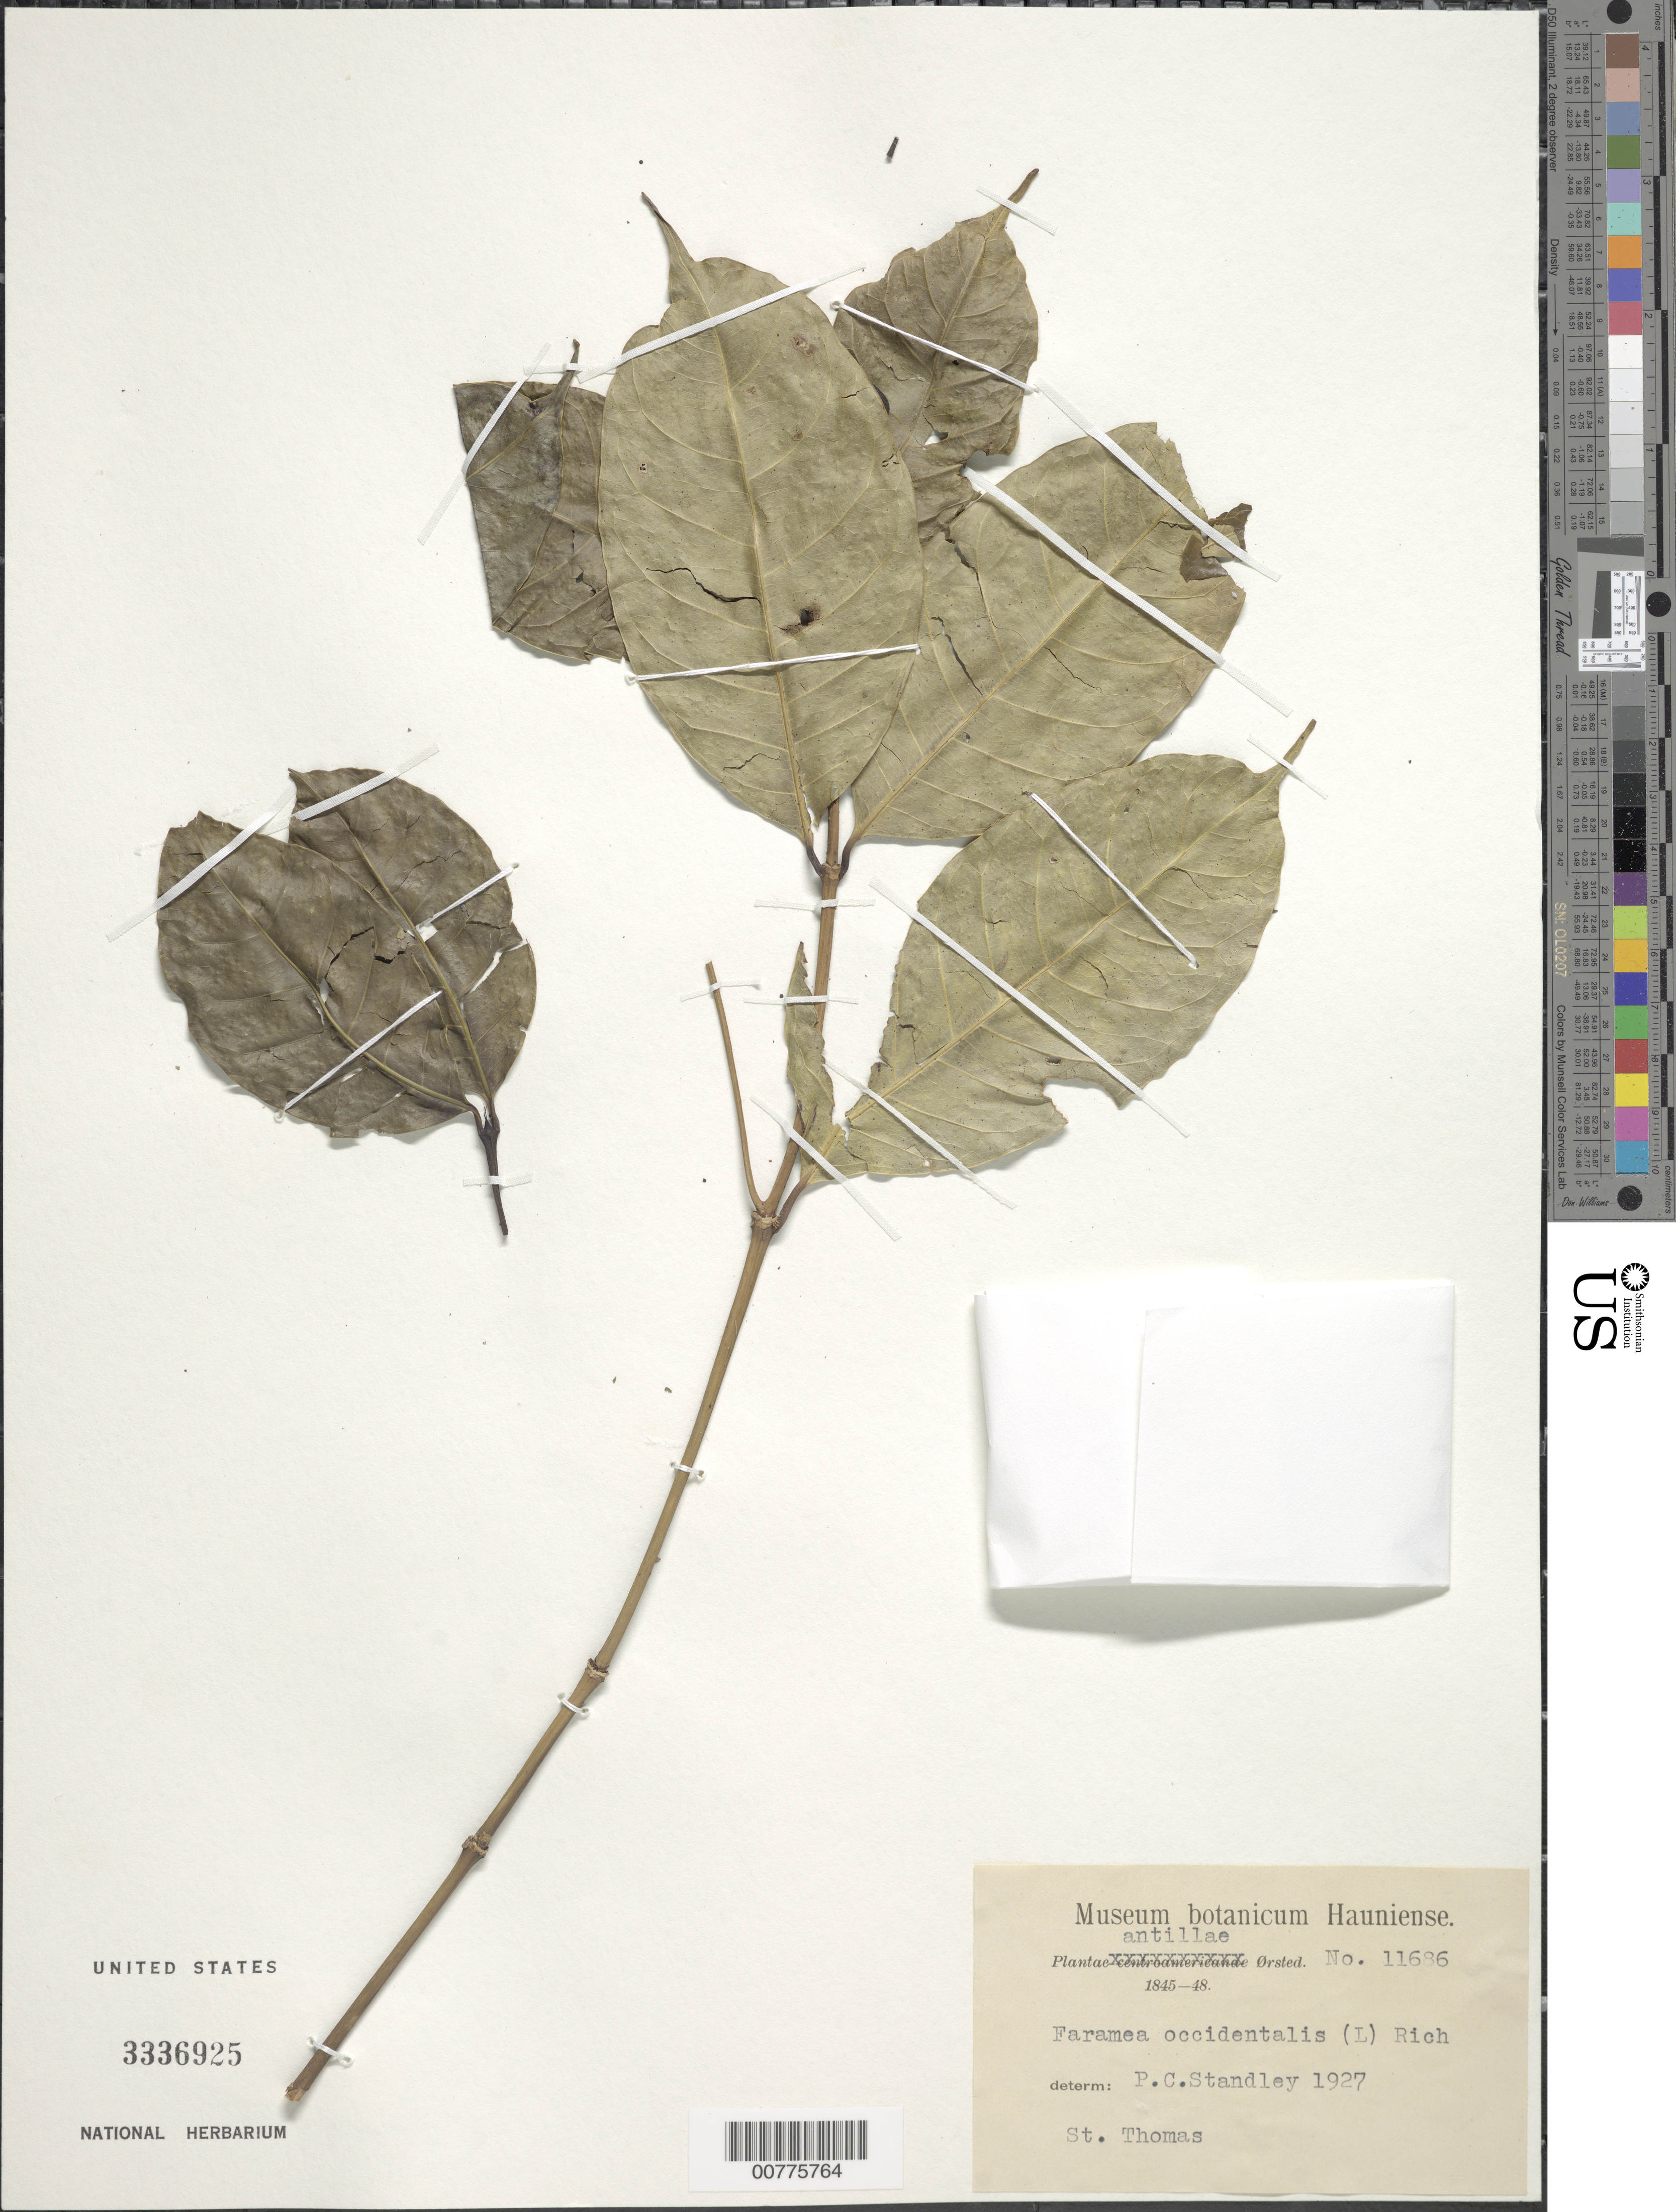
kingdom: Plantae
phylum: Tracheophyta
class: Magnoliopsida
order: Gentianales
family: Rubiaceae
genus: Faramea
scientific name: Faramea occidentalis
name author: (L.) A. Rich.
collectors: A. S. Oersted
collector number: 11686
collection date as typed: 1845 to -- --- 1848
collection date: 1845/1848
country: U.S. Virgin Islands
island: St. Thomas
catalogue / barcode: US 3336925